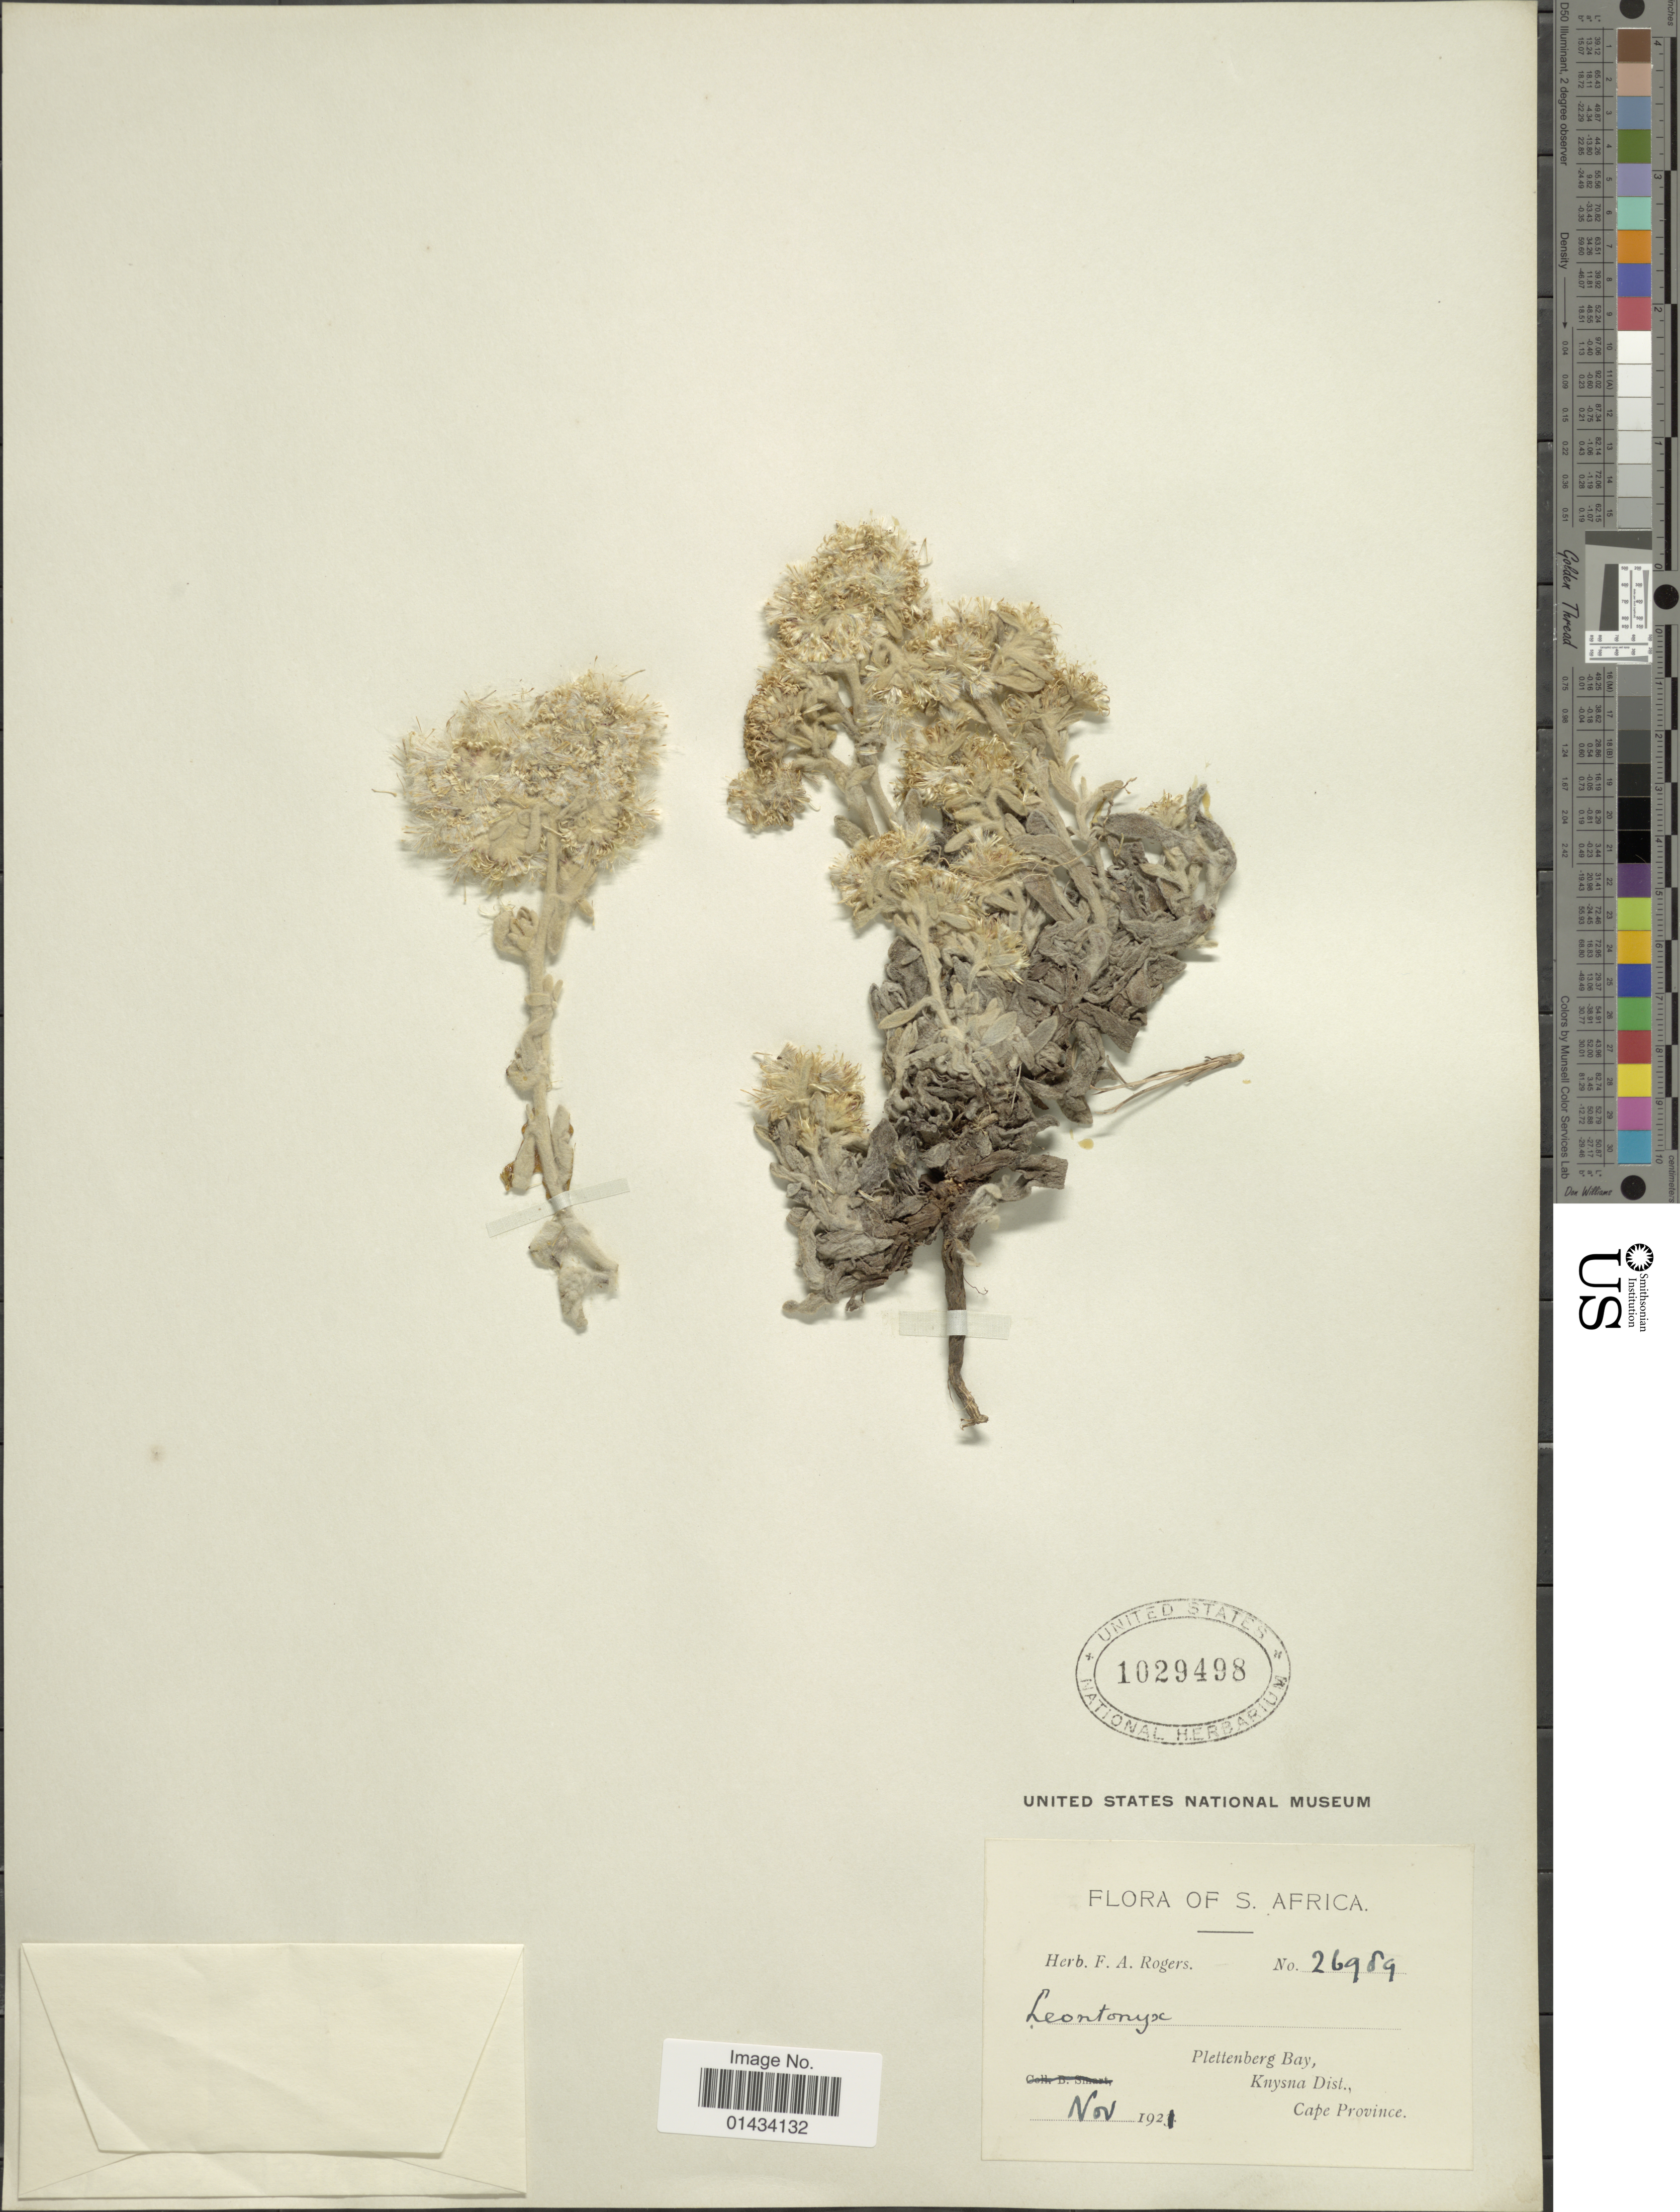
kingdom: Plantae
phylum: Tracheophyta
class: Magnoliopsida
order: Asterales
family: Asteraceae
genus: Leontonyx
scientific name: Leontonyx sp.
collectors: ex herb. F. A. Rogers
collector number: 26989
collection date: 1921-11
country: South Africa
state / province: Western Cape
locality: Plettenberg Bay, Knysna Dist.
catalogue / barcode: US 1029498